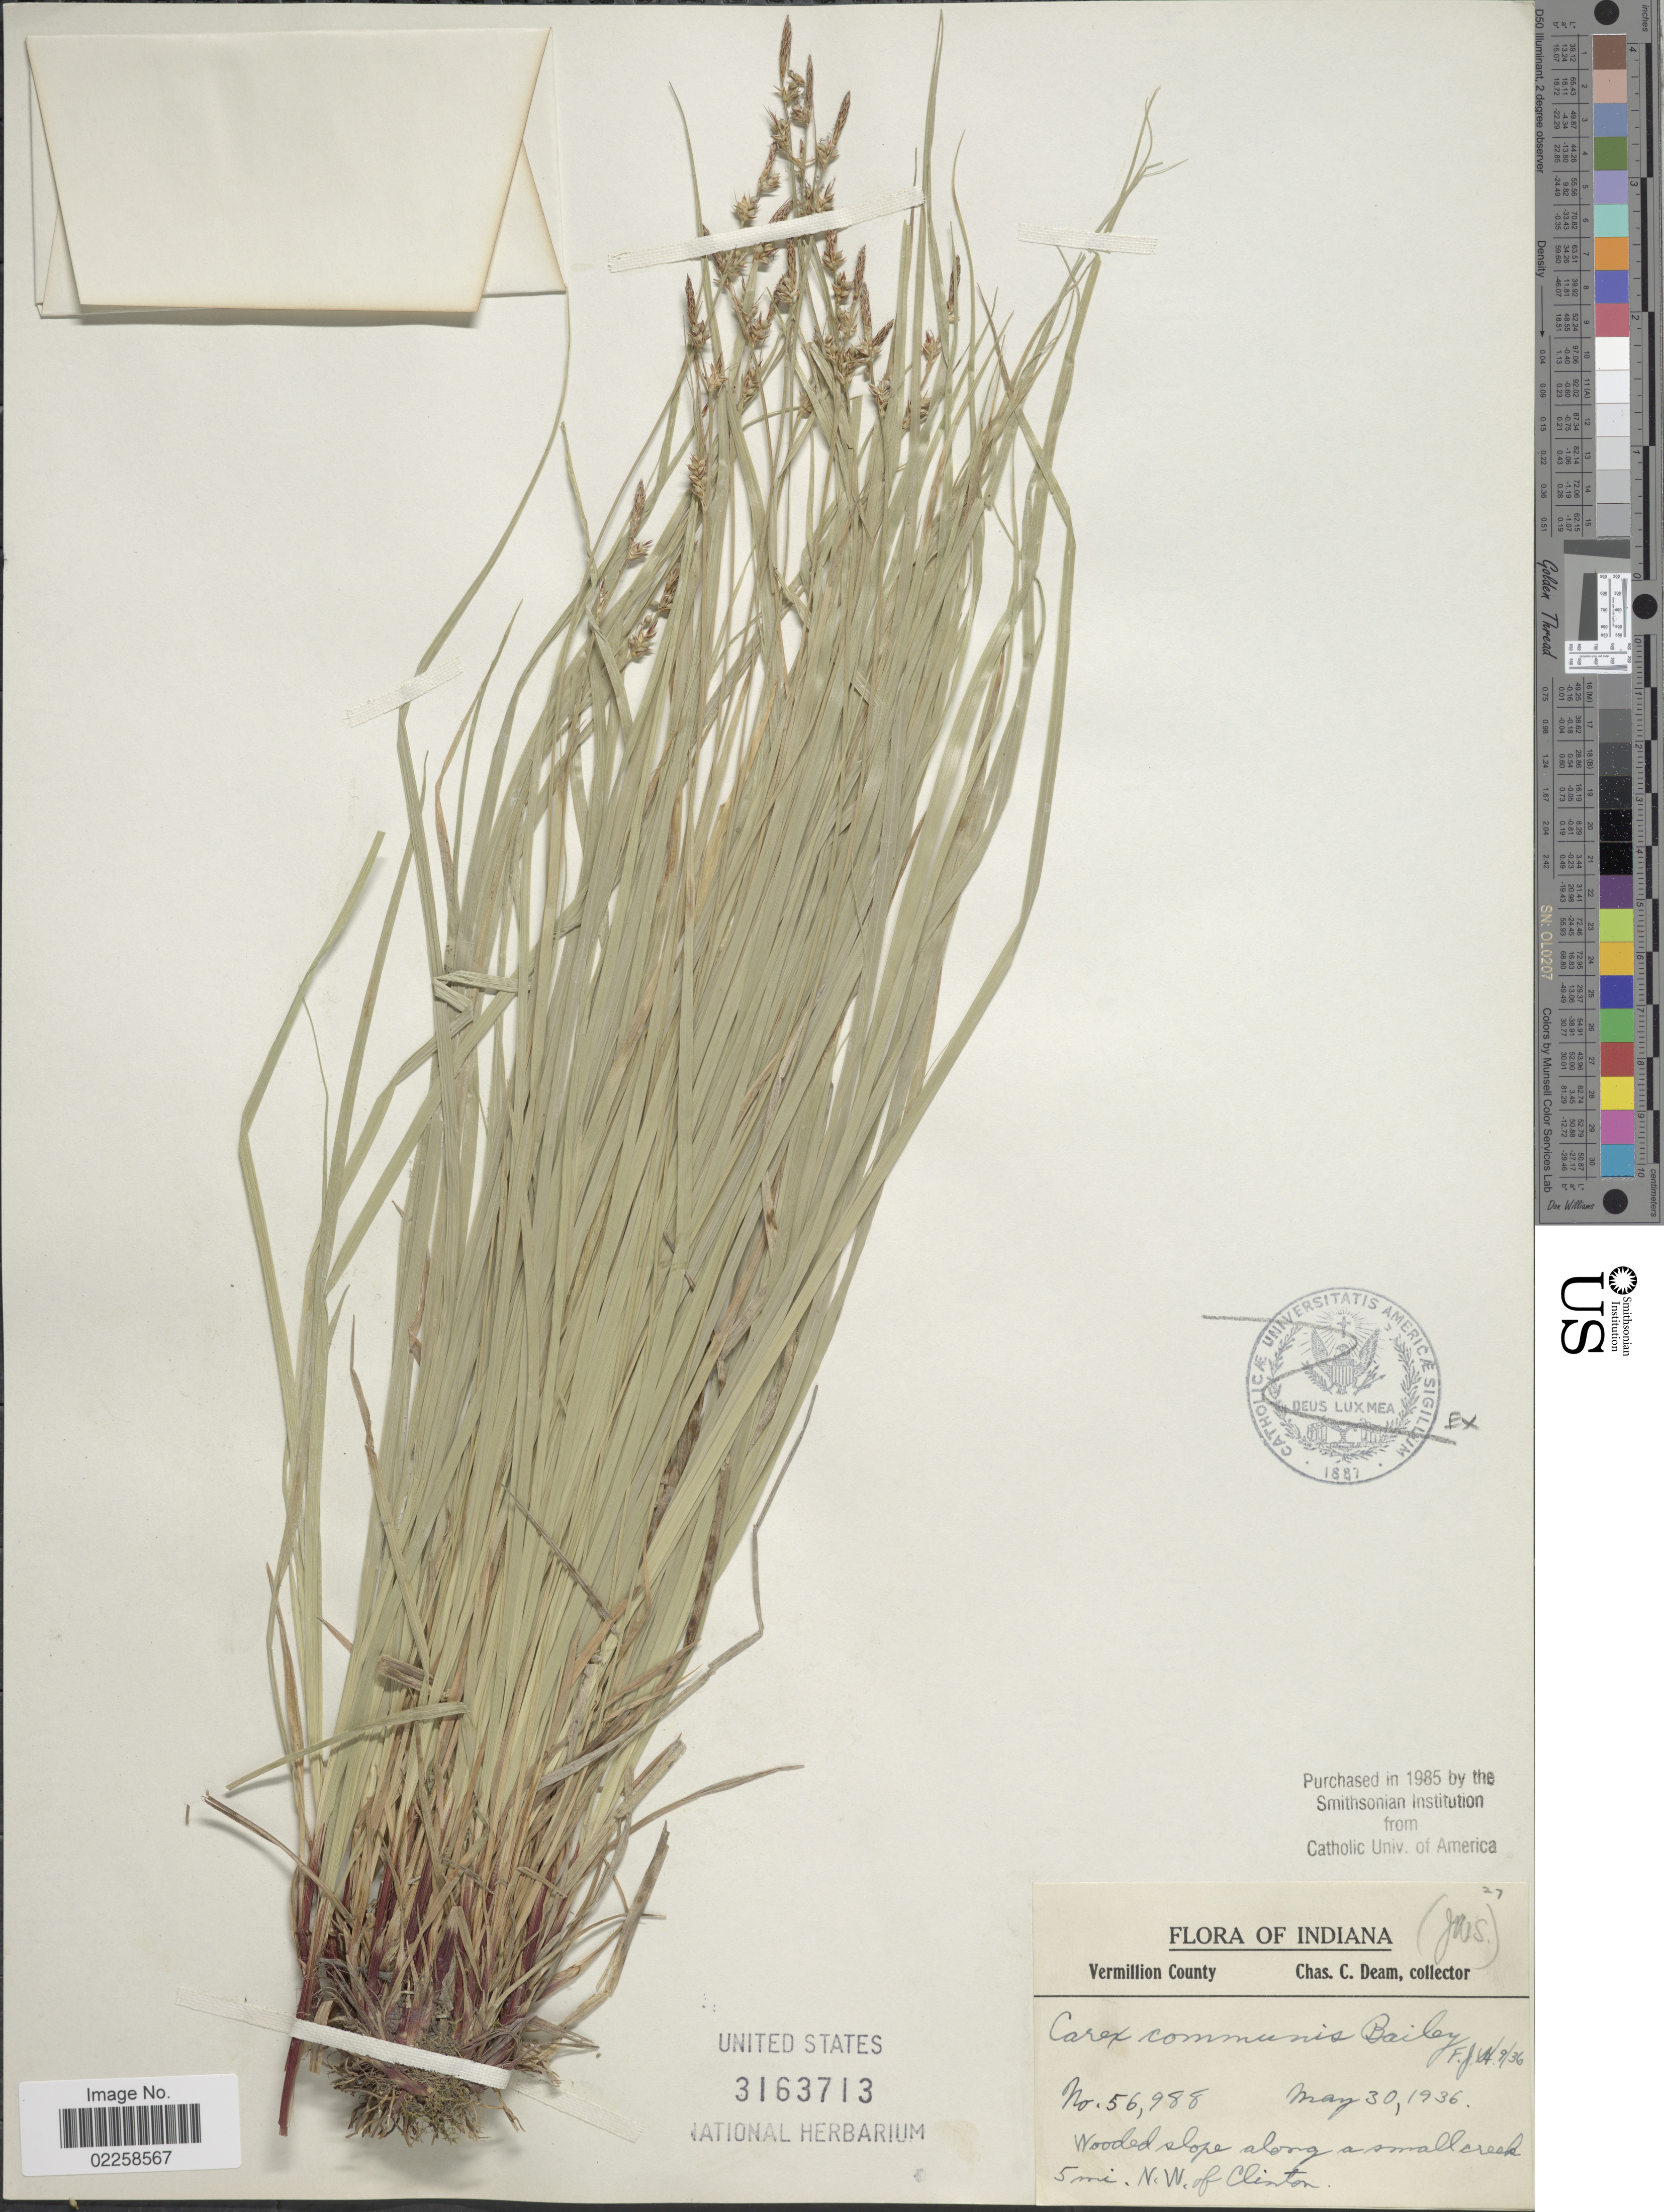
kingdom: Plantae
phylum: Tracheophyta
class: Liliopsida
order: Poales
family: Cyperaceae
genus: Carex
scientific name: Carex communis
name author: L.H. Bailey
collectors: C. C. Deam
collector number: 56988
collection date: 1936-05-30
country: United States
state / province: Indiana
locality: Vermillion County. Wooded slope along a small creek 5 mi. N.W. of Clinton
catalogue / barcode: US 3163713